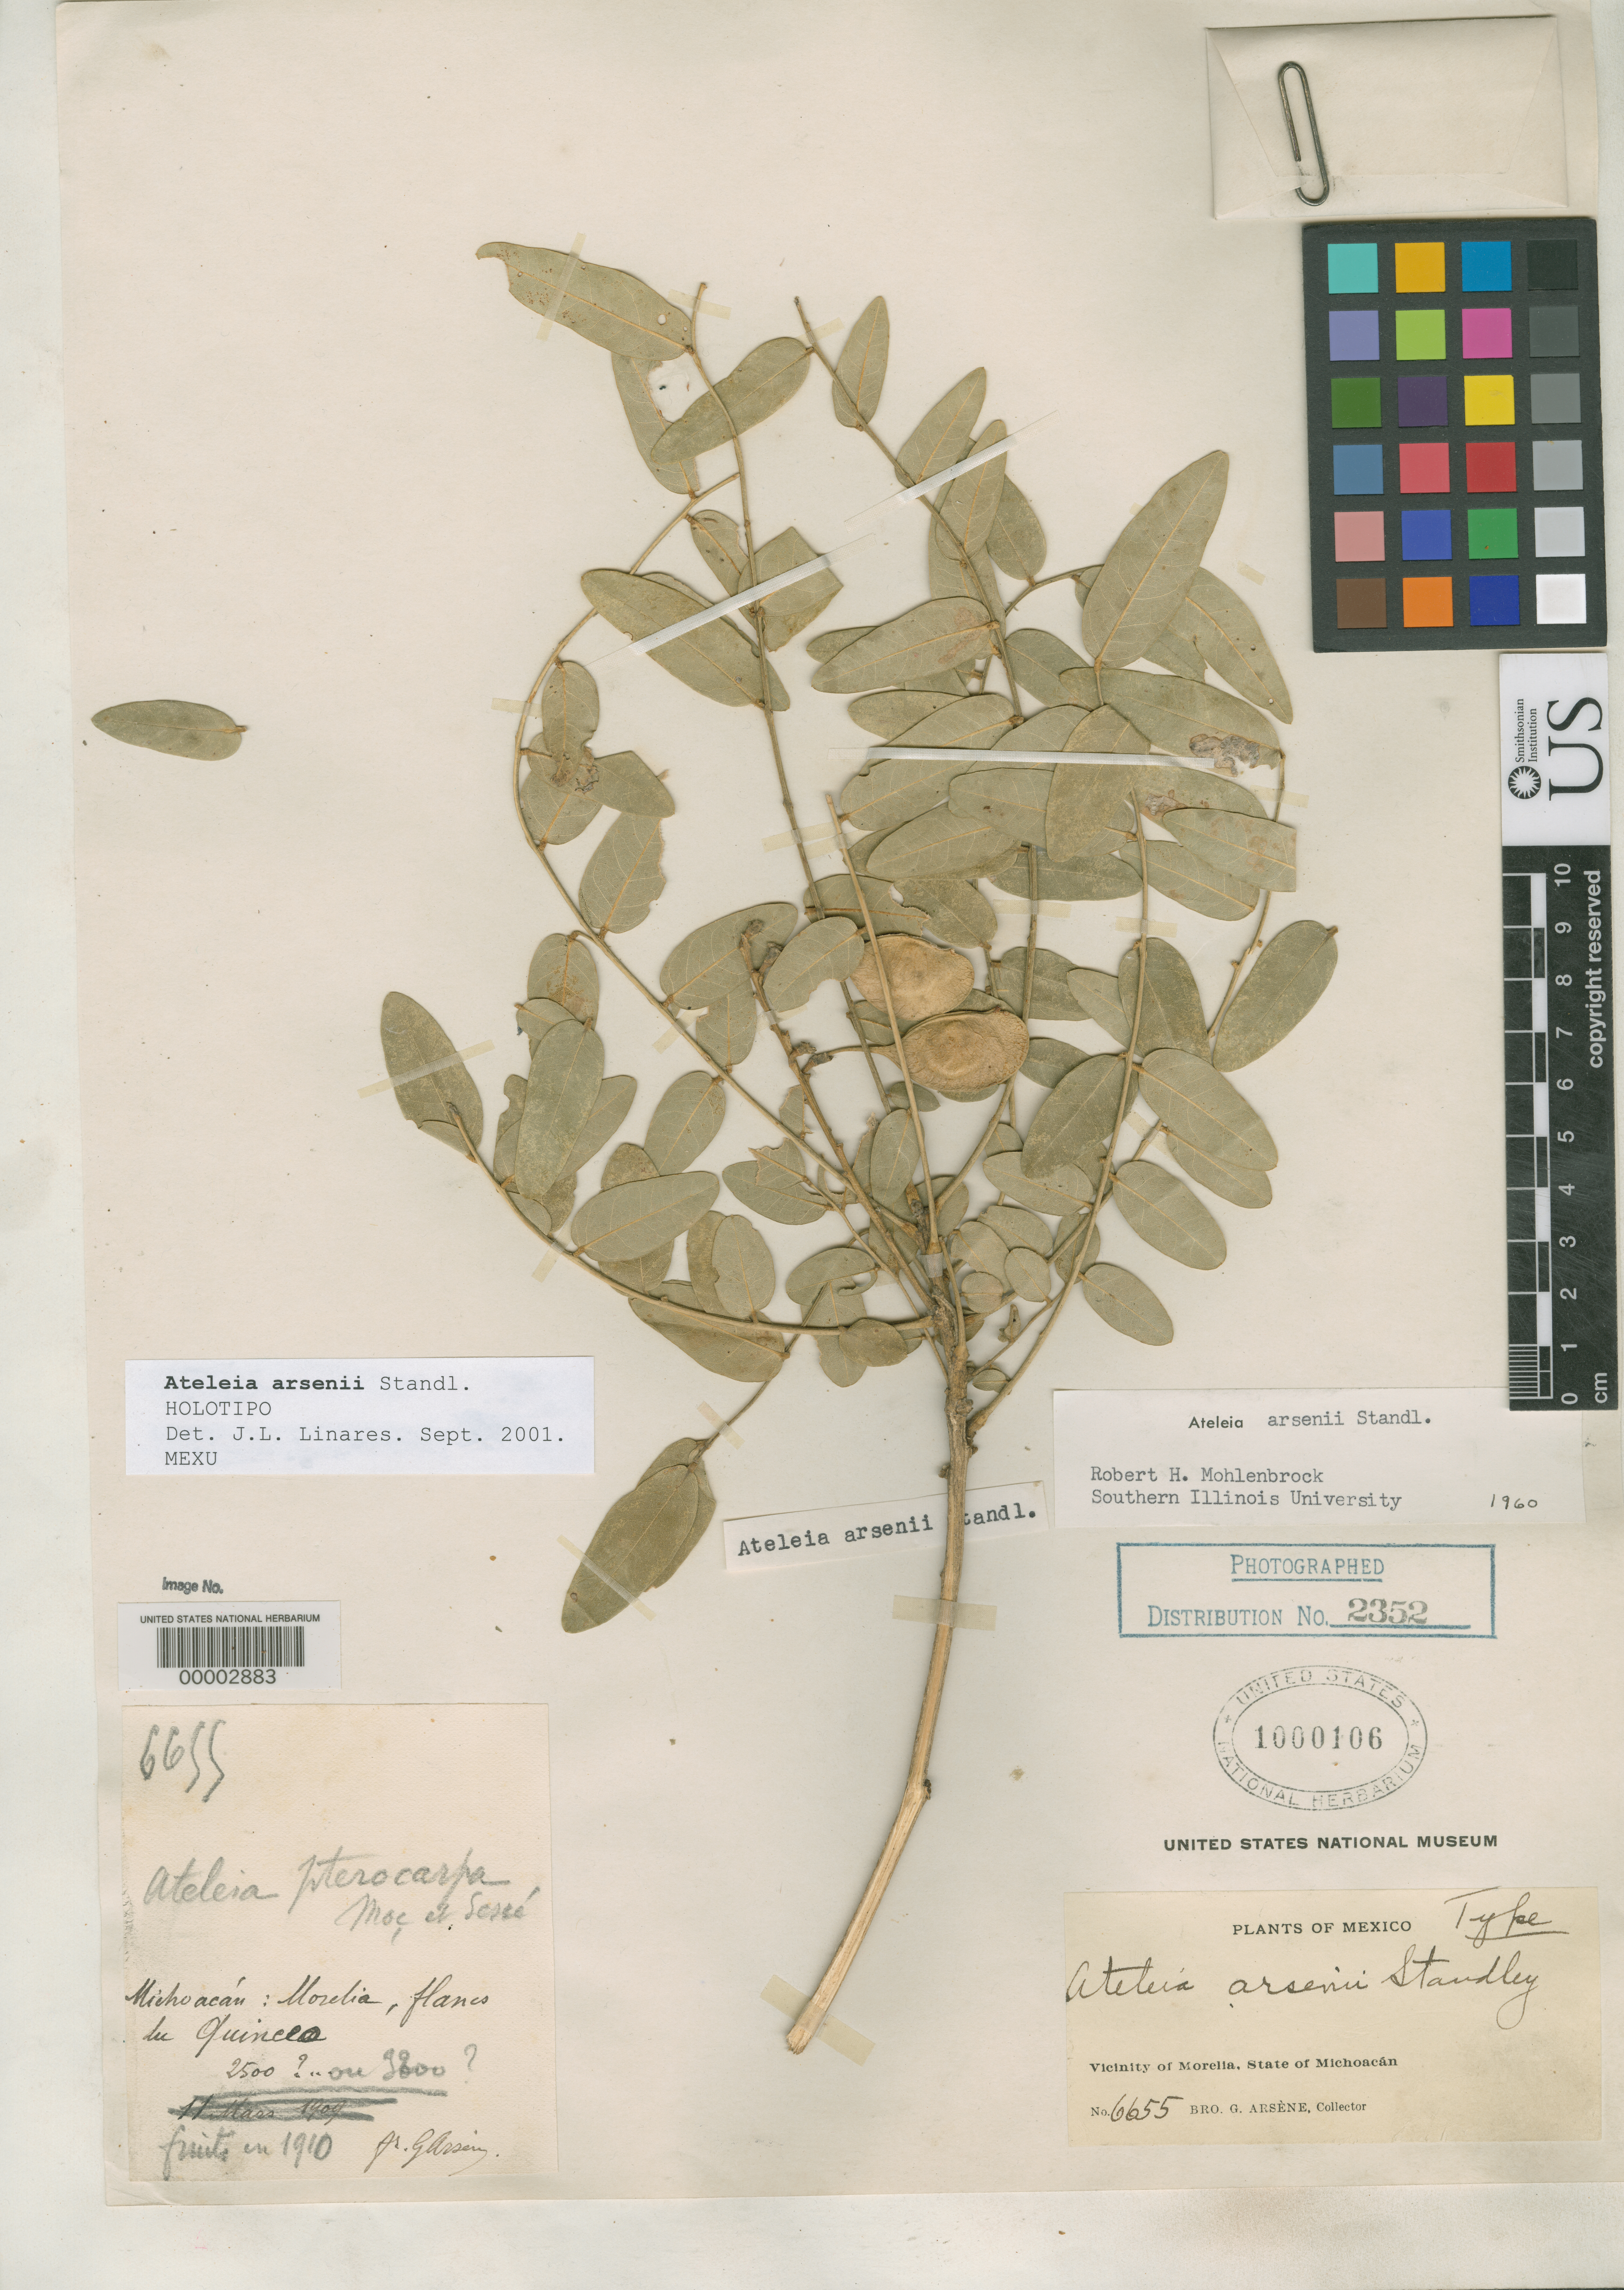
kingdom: Plantae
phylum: Tracheophyta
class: Magnoliopsida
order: Fabales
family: Fabaceae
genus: Ateleia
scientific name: Ateleia arsenii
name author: Standl.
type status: Holotype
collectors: Bro. G. Arsène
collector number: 6655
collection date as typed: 1910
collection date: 1910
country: Mexico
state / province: Michoacán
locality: Pico de Quinceo near Morelia.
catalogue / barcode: US 1000106